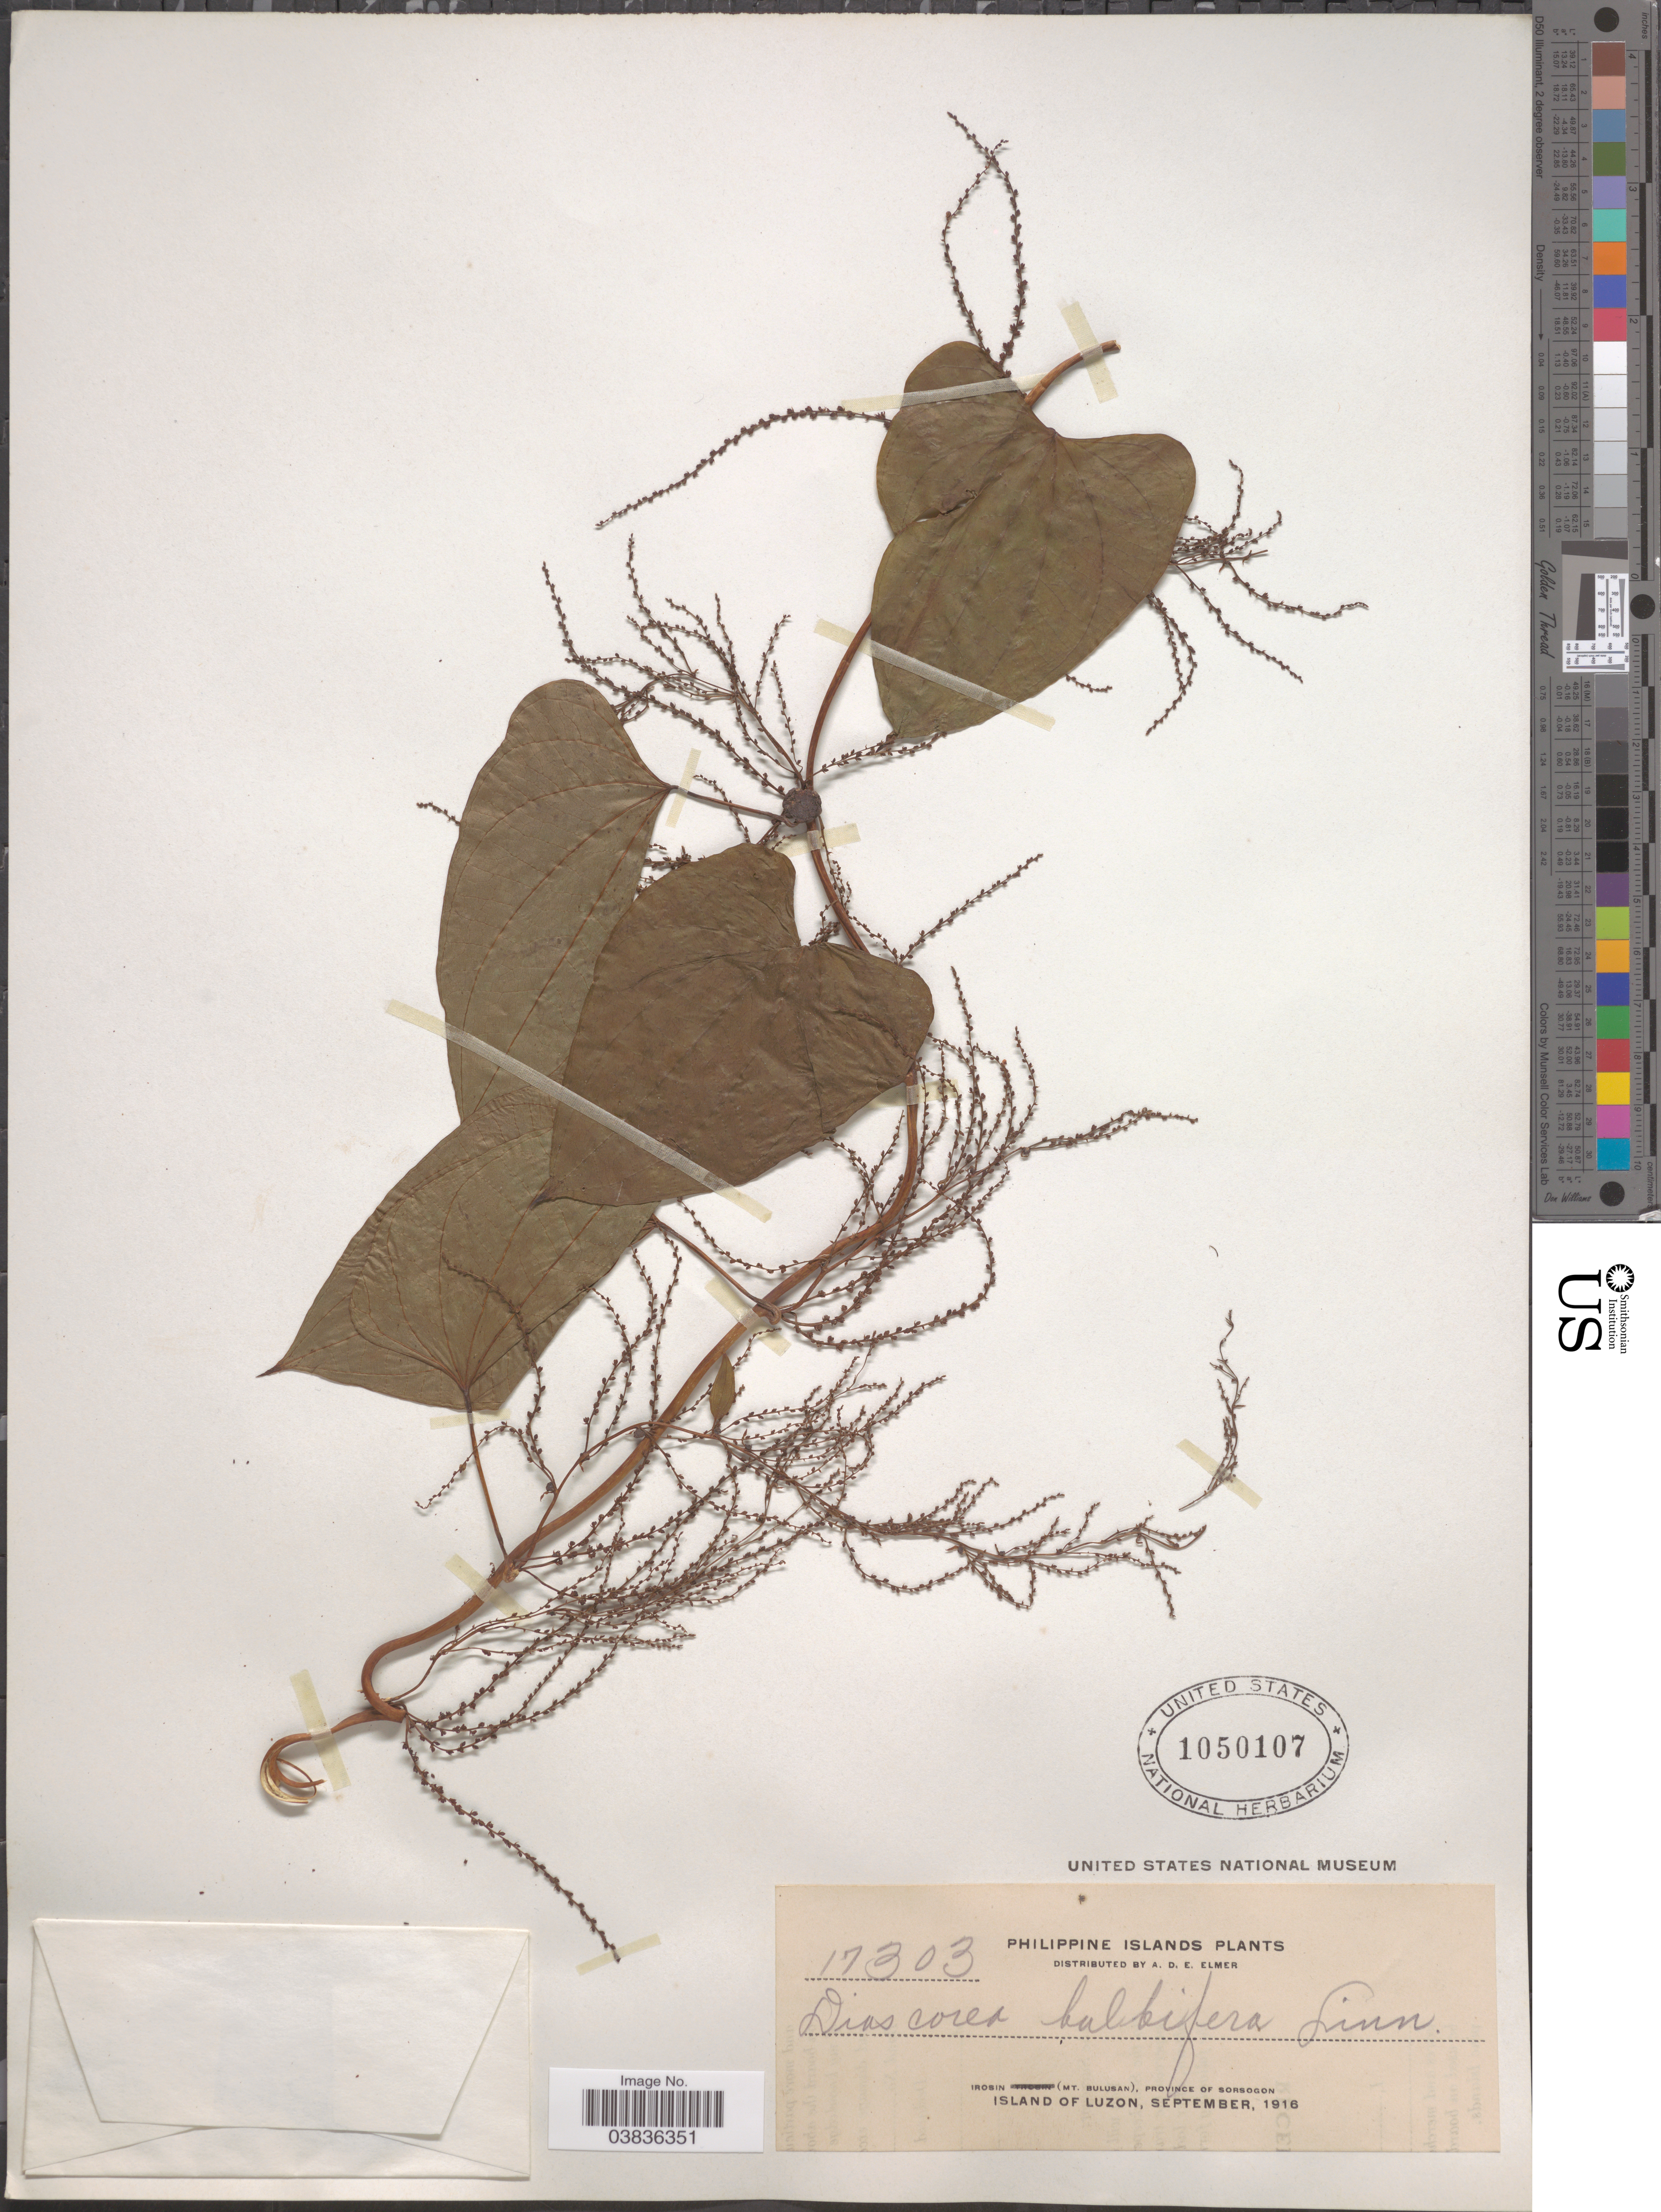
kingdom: Plantae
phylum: Tracheophyta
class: Liliopsida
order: Dioscoreales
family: Dioscoreaceae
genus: Dioscorea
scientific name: Dioscorea bulbifera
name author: L.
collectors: A. D. E. Elmer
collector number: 17303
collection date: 1916-09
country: Philippines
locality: Philippine Islands. Irosin (Mt. Bulusan), Province of Sorsogon. Island of Luzon.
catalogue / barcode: US 1050107